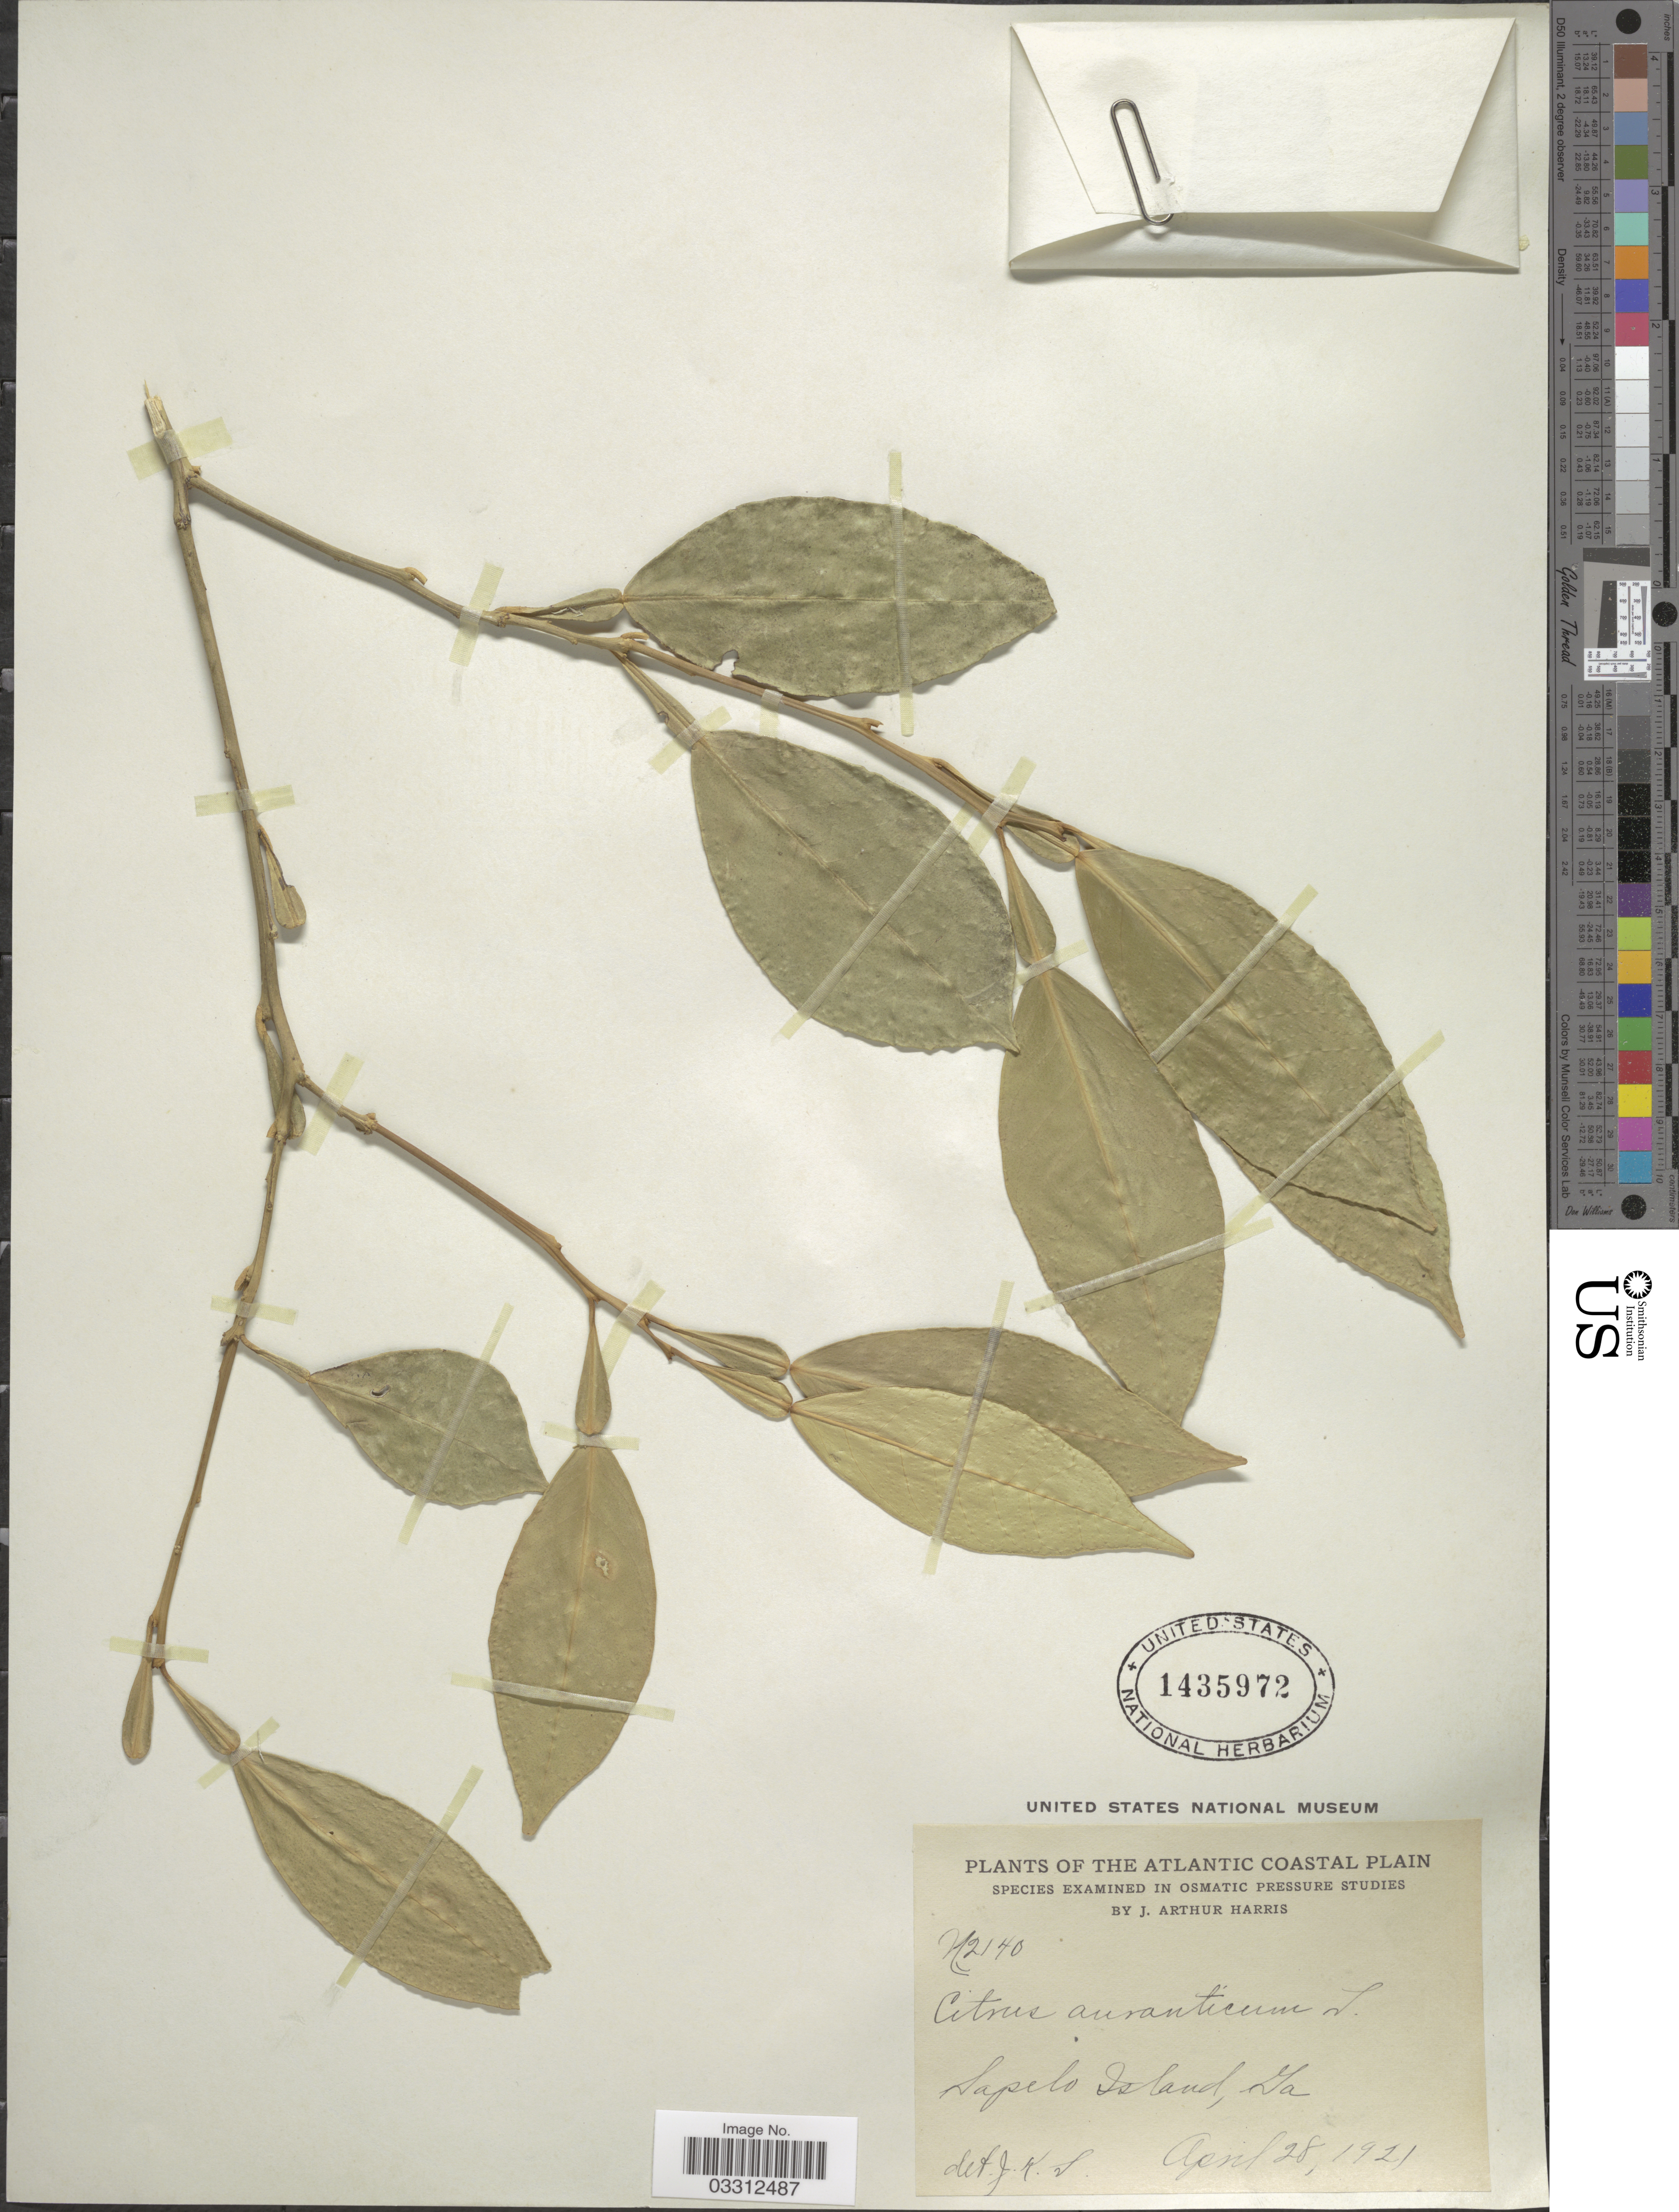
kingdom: Plantae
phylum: Tracheophyta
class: Magnoliopsida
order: Sapindales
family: Rutaceae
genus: Citrus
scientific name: Citrus x aurantium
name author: L.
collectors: J. A. Harris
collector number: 2140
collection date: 1921-04-28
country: United States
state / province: Georgia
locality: The Atlantic Coastal Plain. Sapelo Island, Ga.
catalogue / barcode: US 1435972